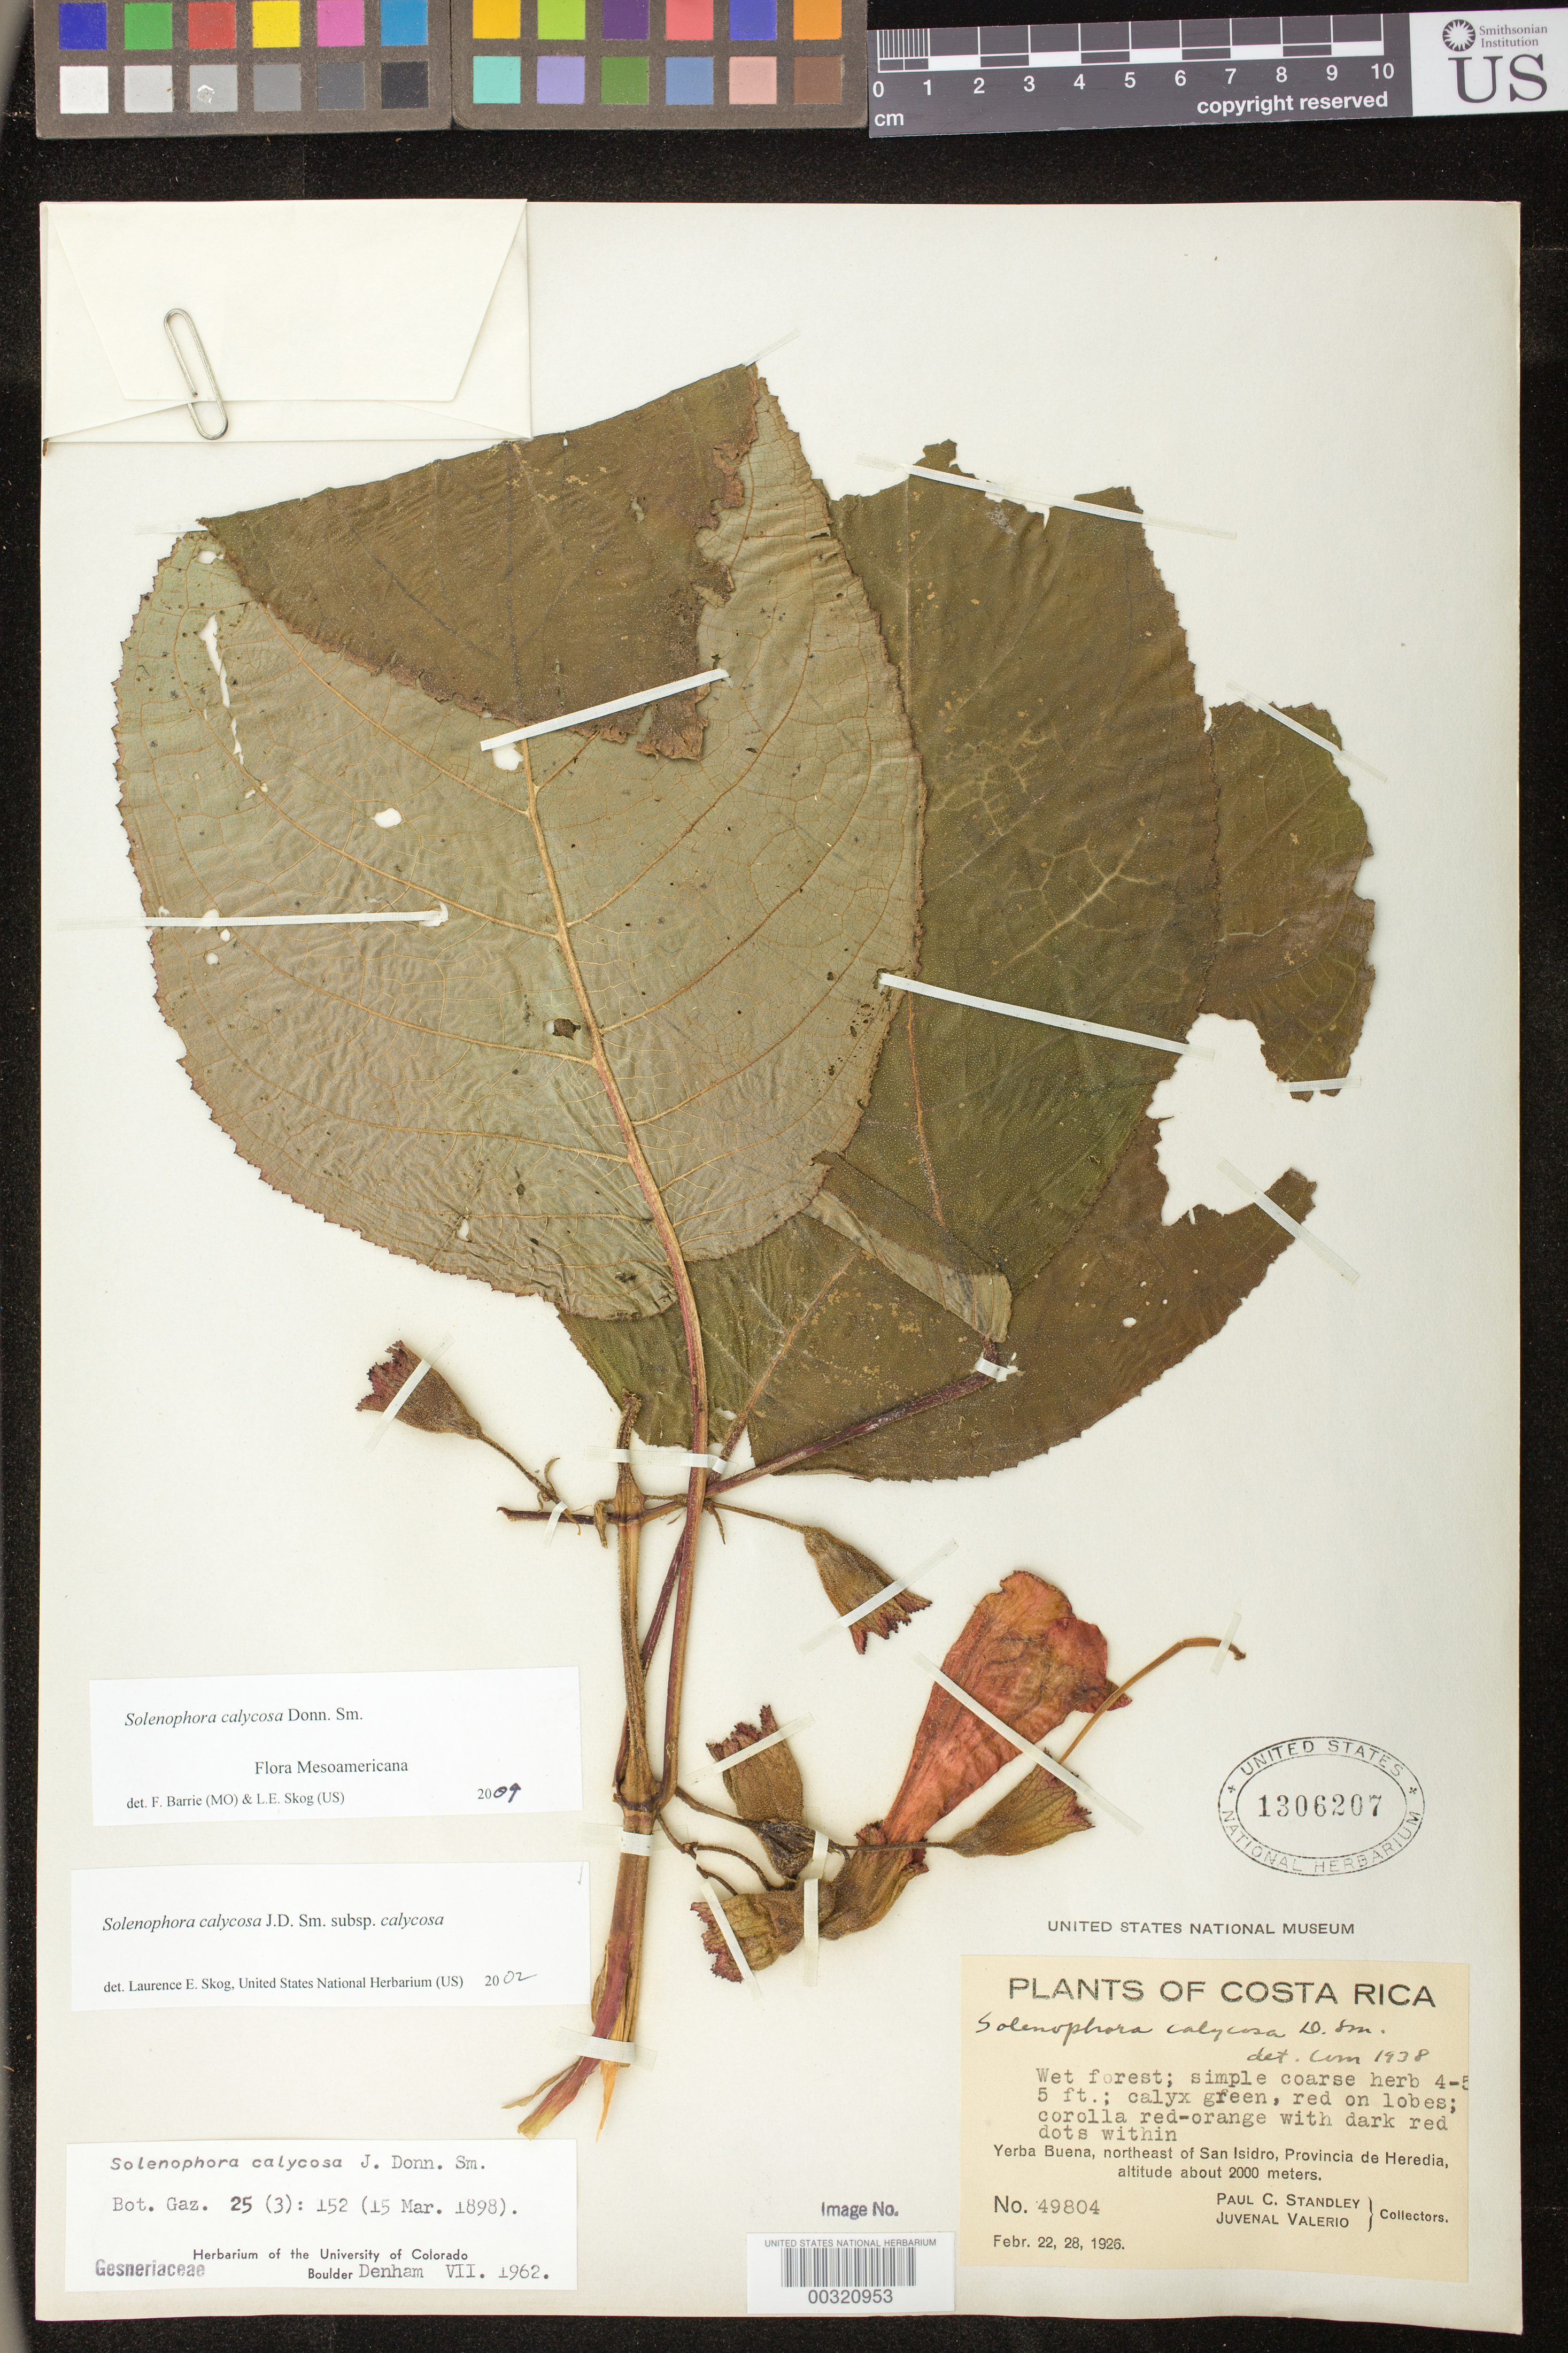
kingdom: Plantae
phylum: Tracheophyta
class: Magnoliopsida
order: Lamiales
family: Gesneriaceae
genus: Solenophora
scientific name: Solenophora calycosa Donn. Sm. subsp. calycosa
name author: (Donn. Sm.) Donn. Sm.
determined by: Skog, Laurence E.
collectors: P. C. Standley & J. Valerio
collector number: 49804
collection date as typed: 22-28 Feb 1926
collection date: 1926-02-22/1926-02-28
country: Costa Rica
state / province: Heredia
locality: Yerba Buena, northeast of San Isidro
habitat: Wet forest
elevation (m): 2000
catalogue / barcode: US 1306207